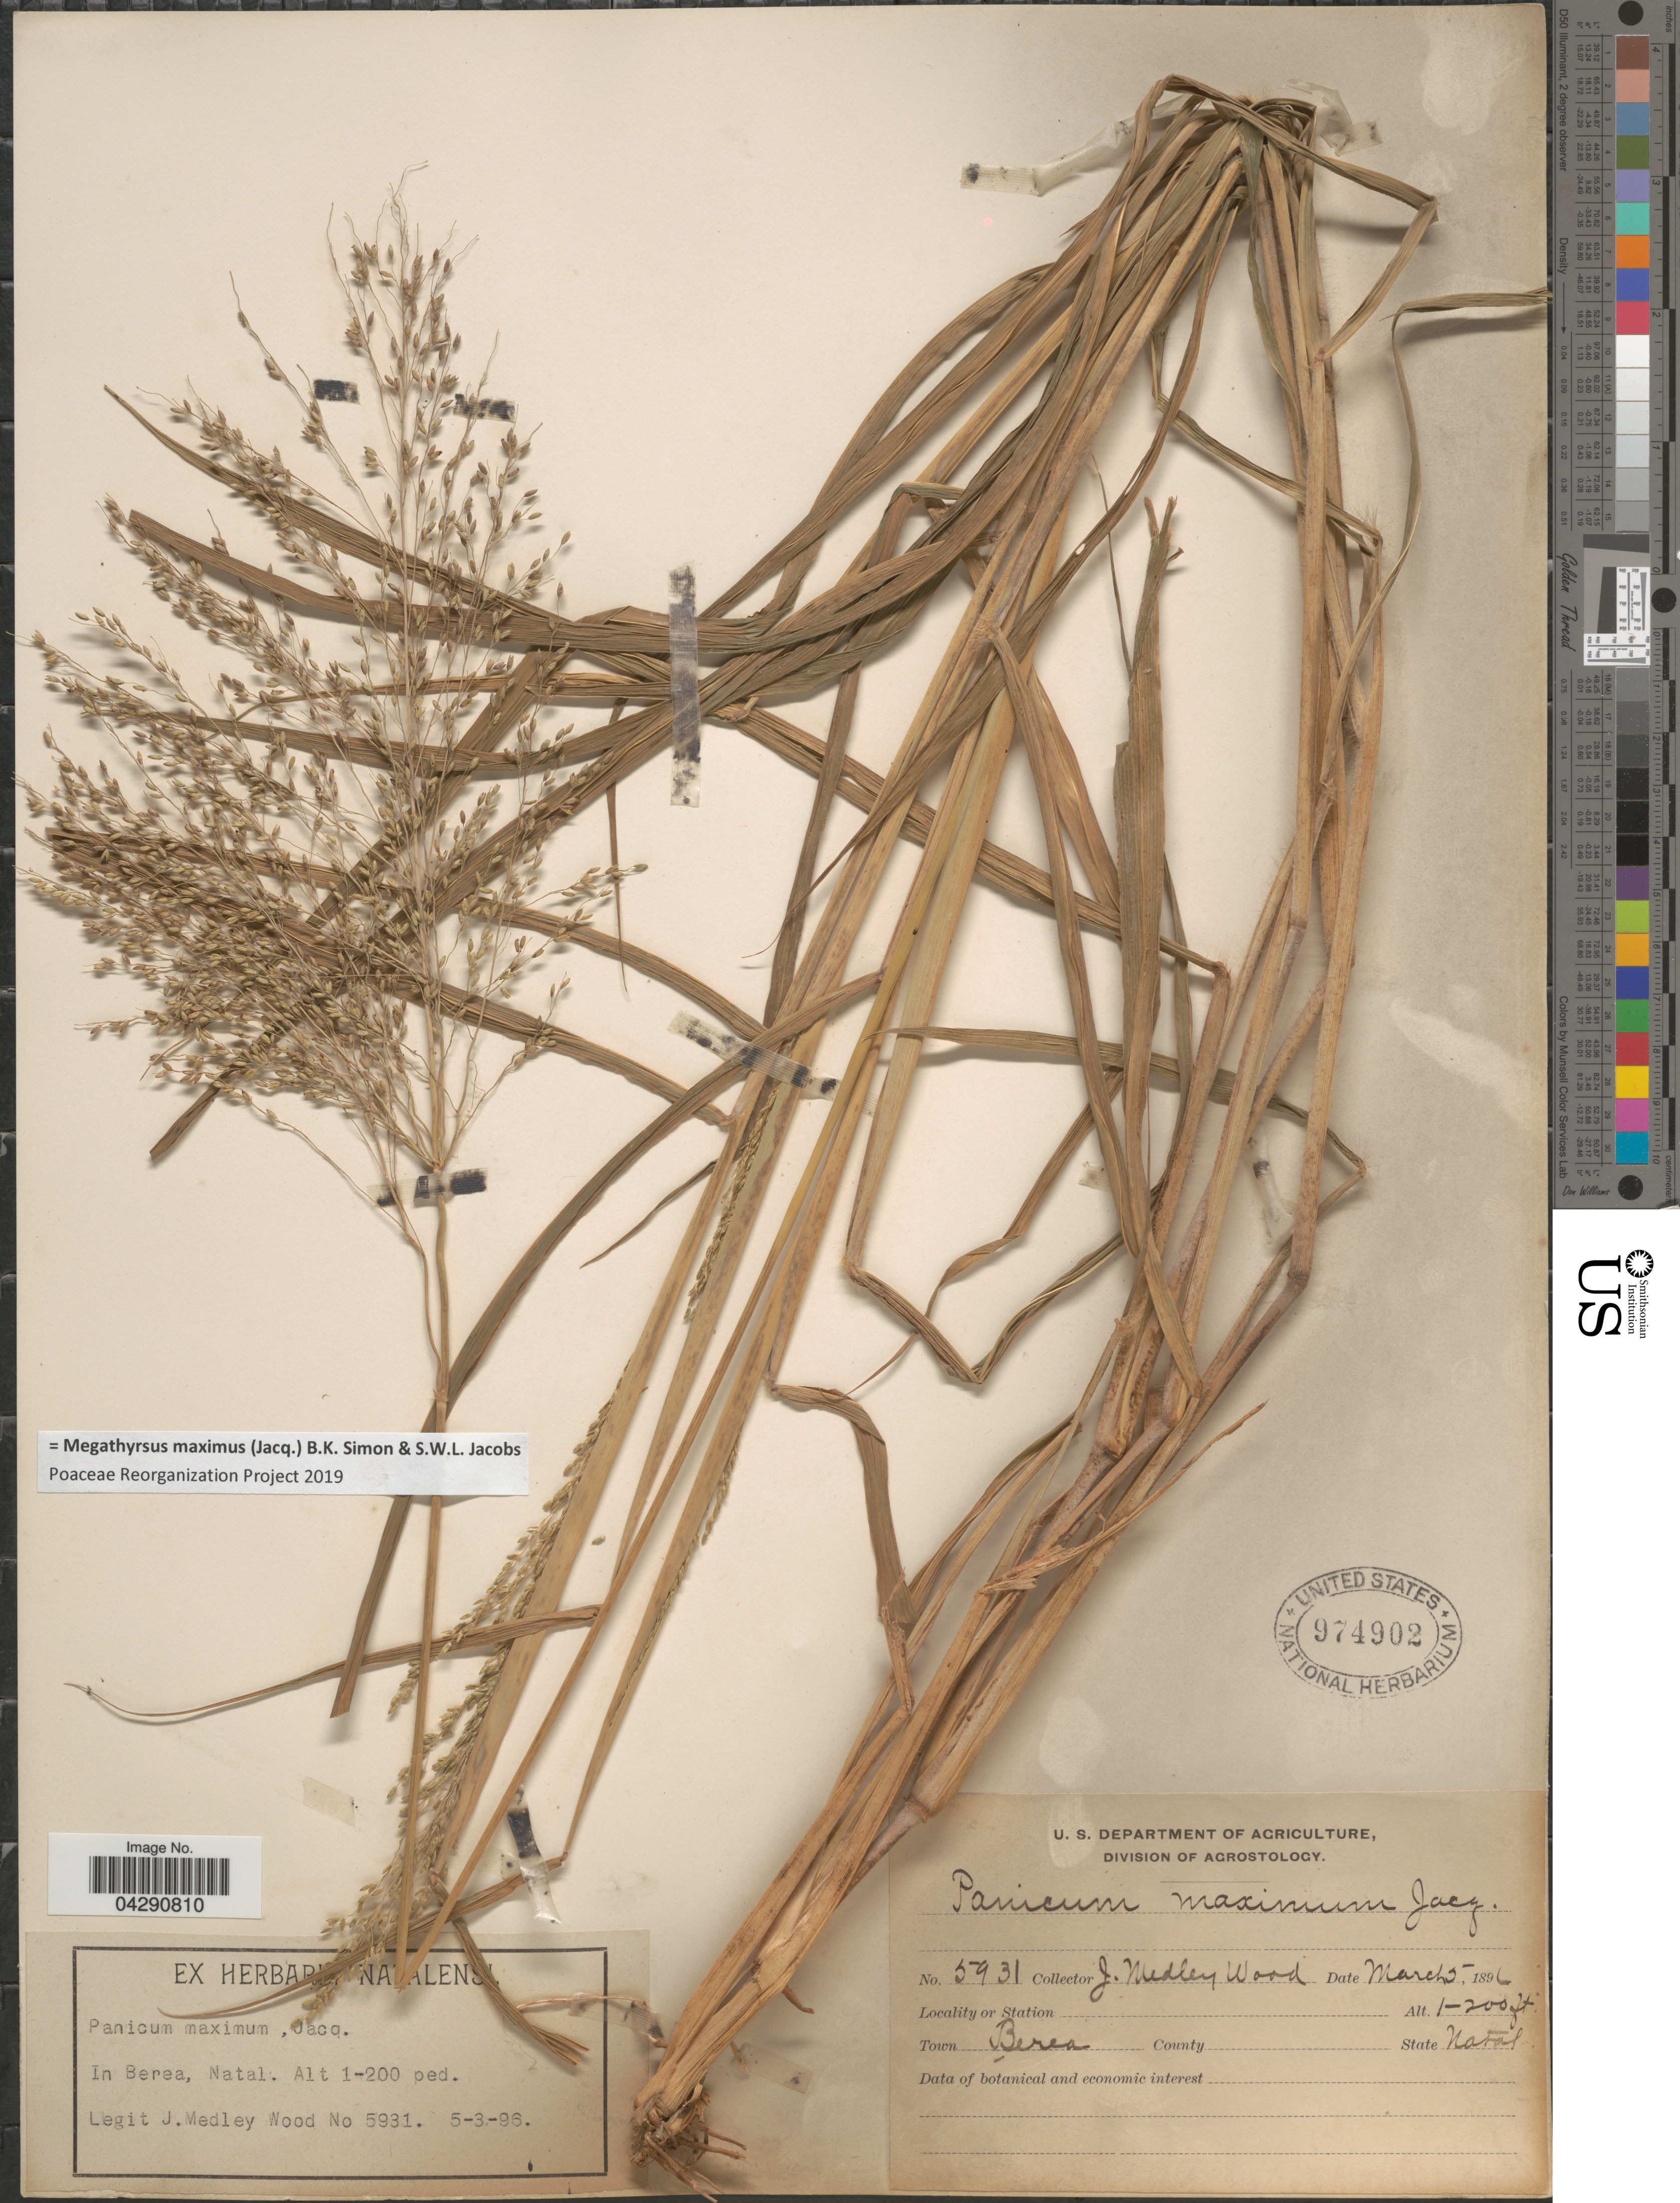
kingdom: Plantae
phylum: Tracheophyta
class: Liliopsida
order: Poales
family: Poaceae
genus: Megathyrsus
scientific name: Megathyrsus maximus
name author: (Jacq.) B.K. Simon & S.W.L. Jacobs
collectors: J. Medley Wood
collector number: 5931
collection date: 1896-03-05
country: South Africa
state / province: KwaZulu-Natal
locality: In Berea, Natal.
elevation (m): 30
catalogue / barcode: US 974902